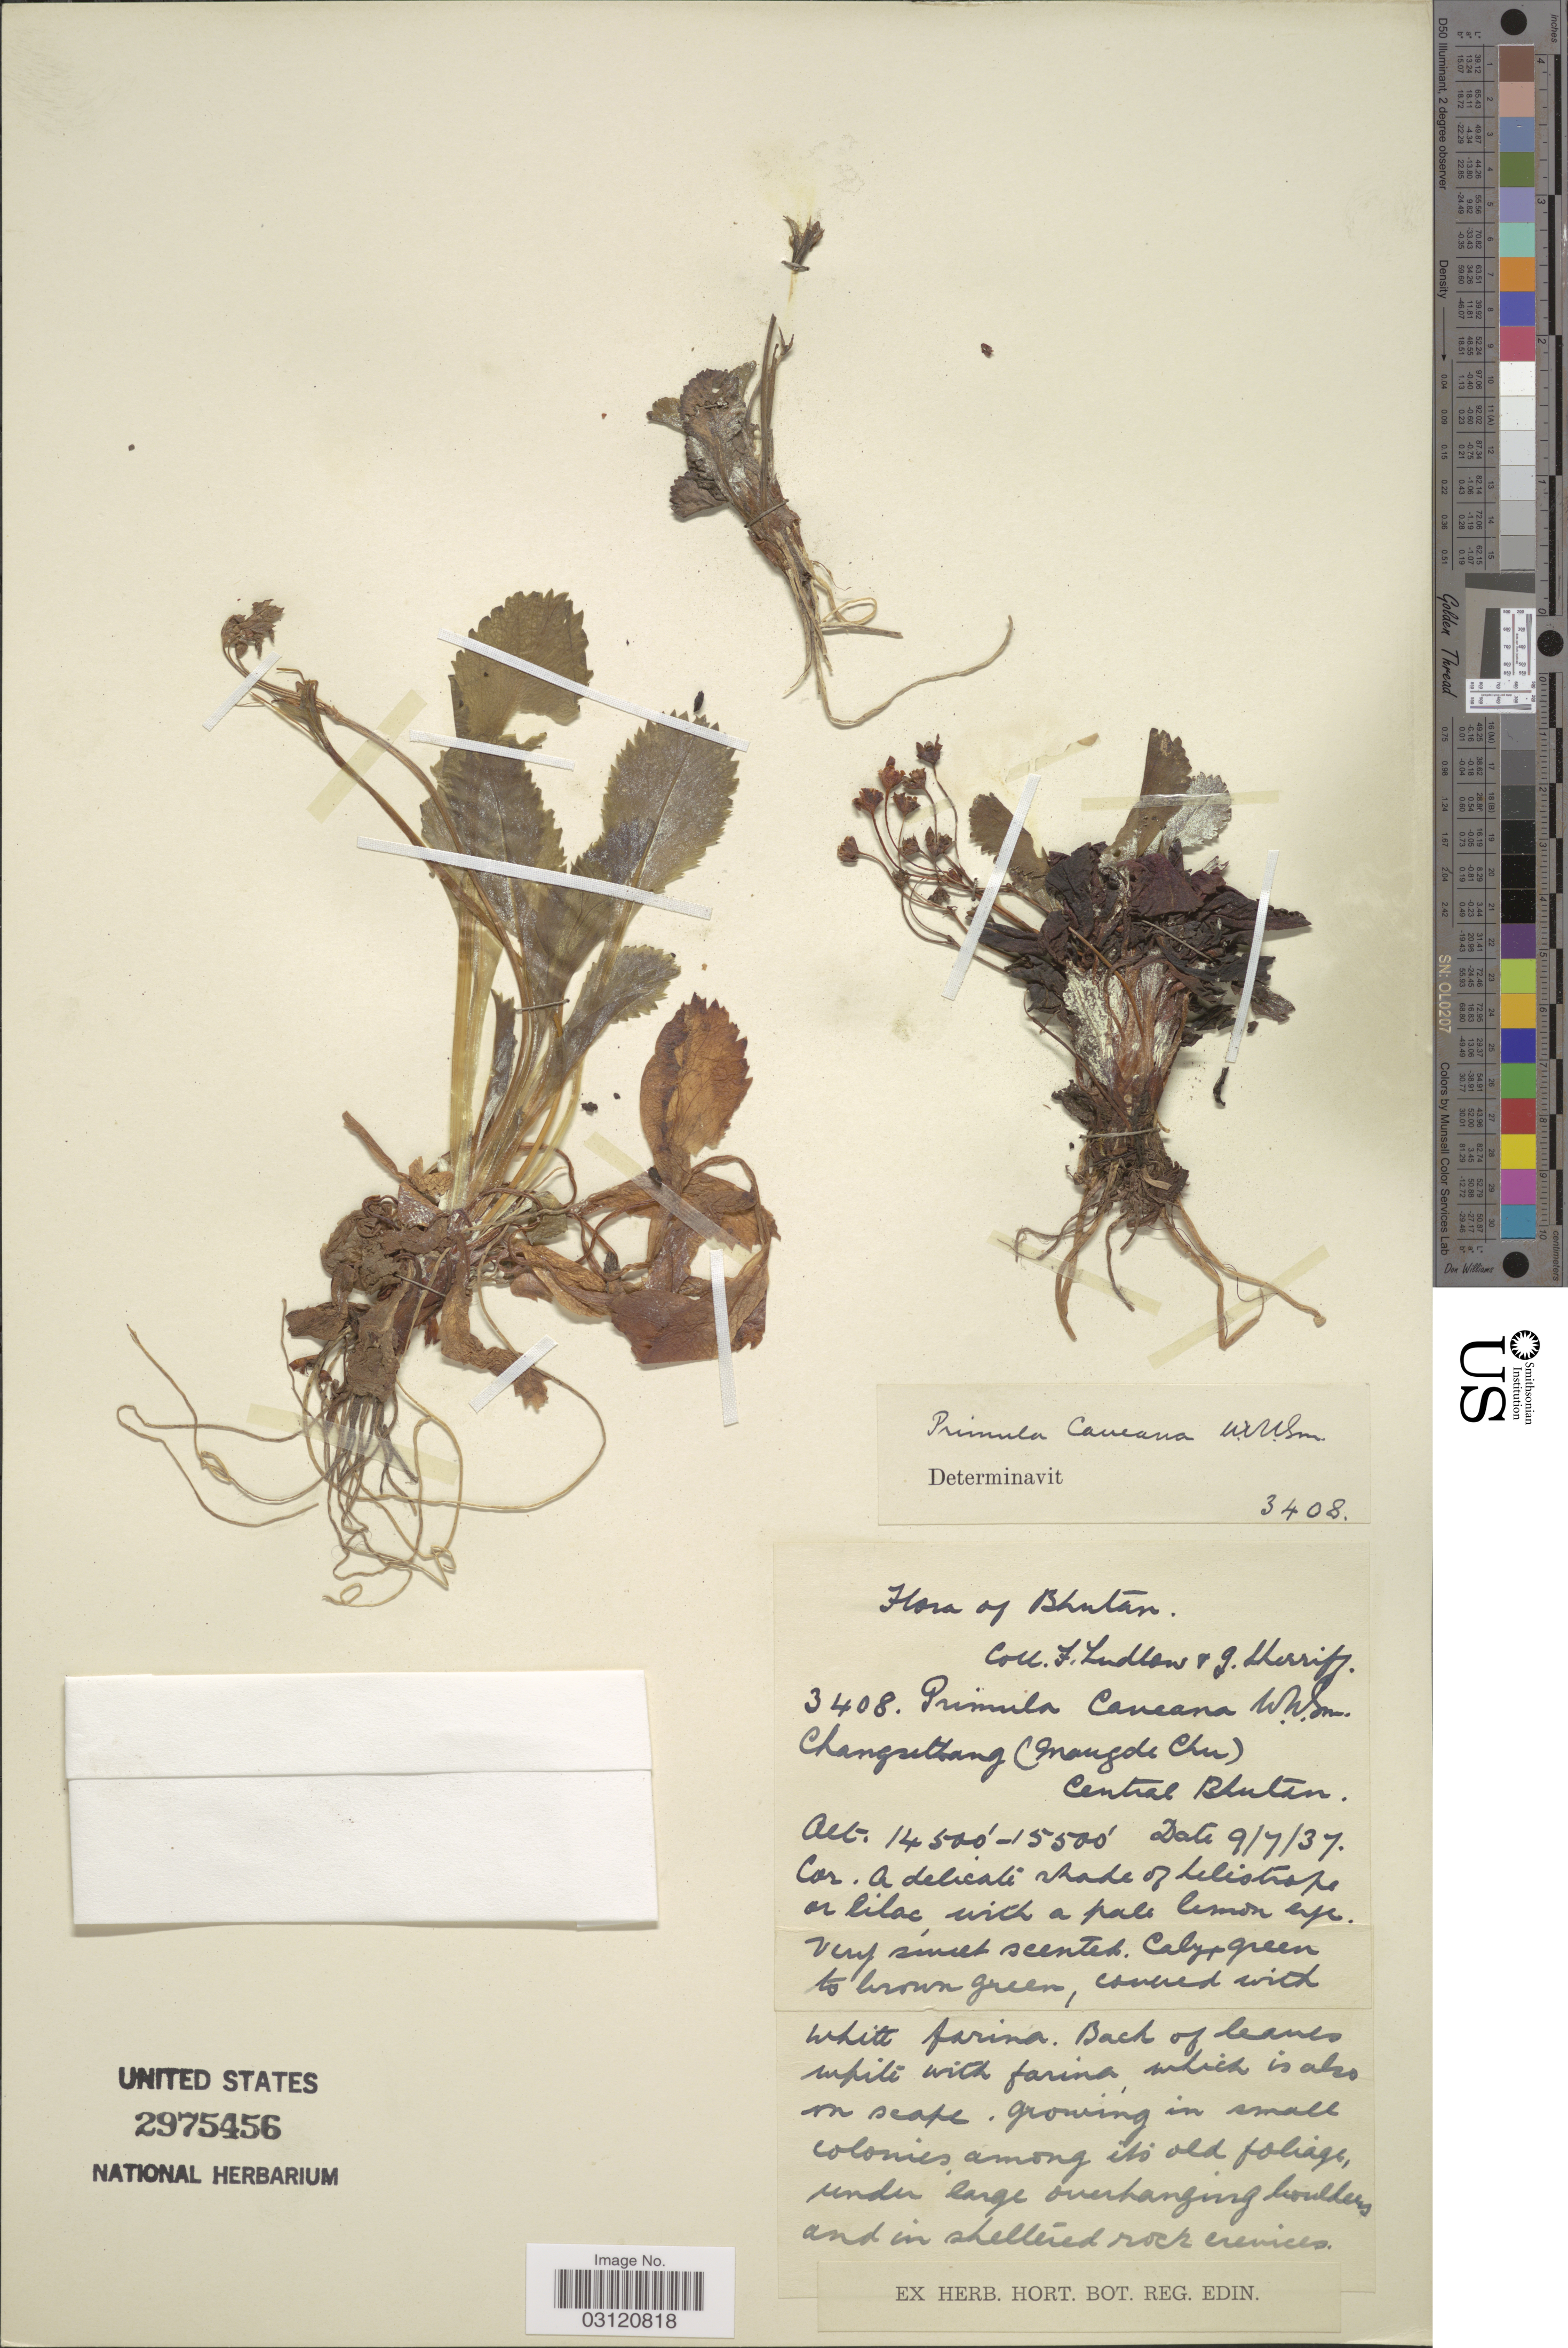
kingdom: Plantae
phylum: Tracheophyta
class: Magnoliopsida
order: Ericales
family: Primulaceae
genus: Primula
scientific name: Primula caveana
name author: W.W. Sm.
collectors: F. Ludlow & G. Sherriff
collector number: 3408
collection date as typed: Transcribed d/m/y: 9/7/37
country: Bhutan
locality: Changuthang ( [illegible text]gde Chu) Central Bhutan.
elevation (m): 4420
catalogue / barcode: US 2975456